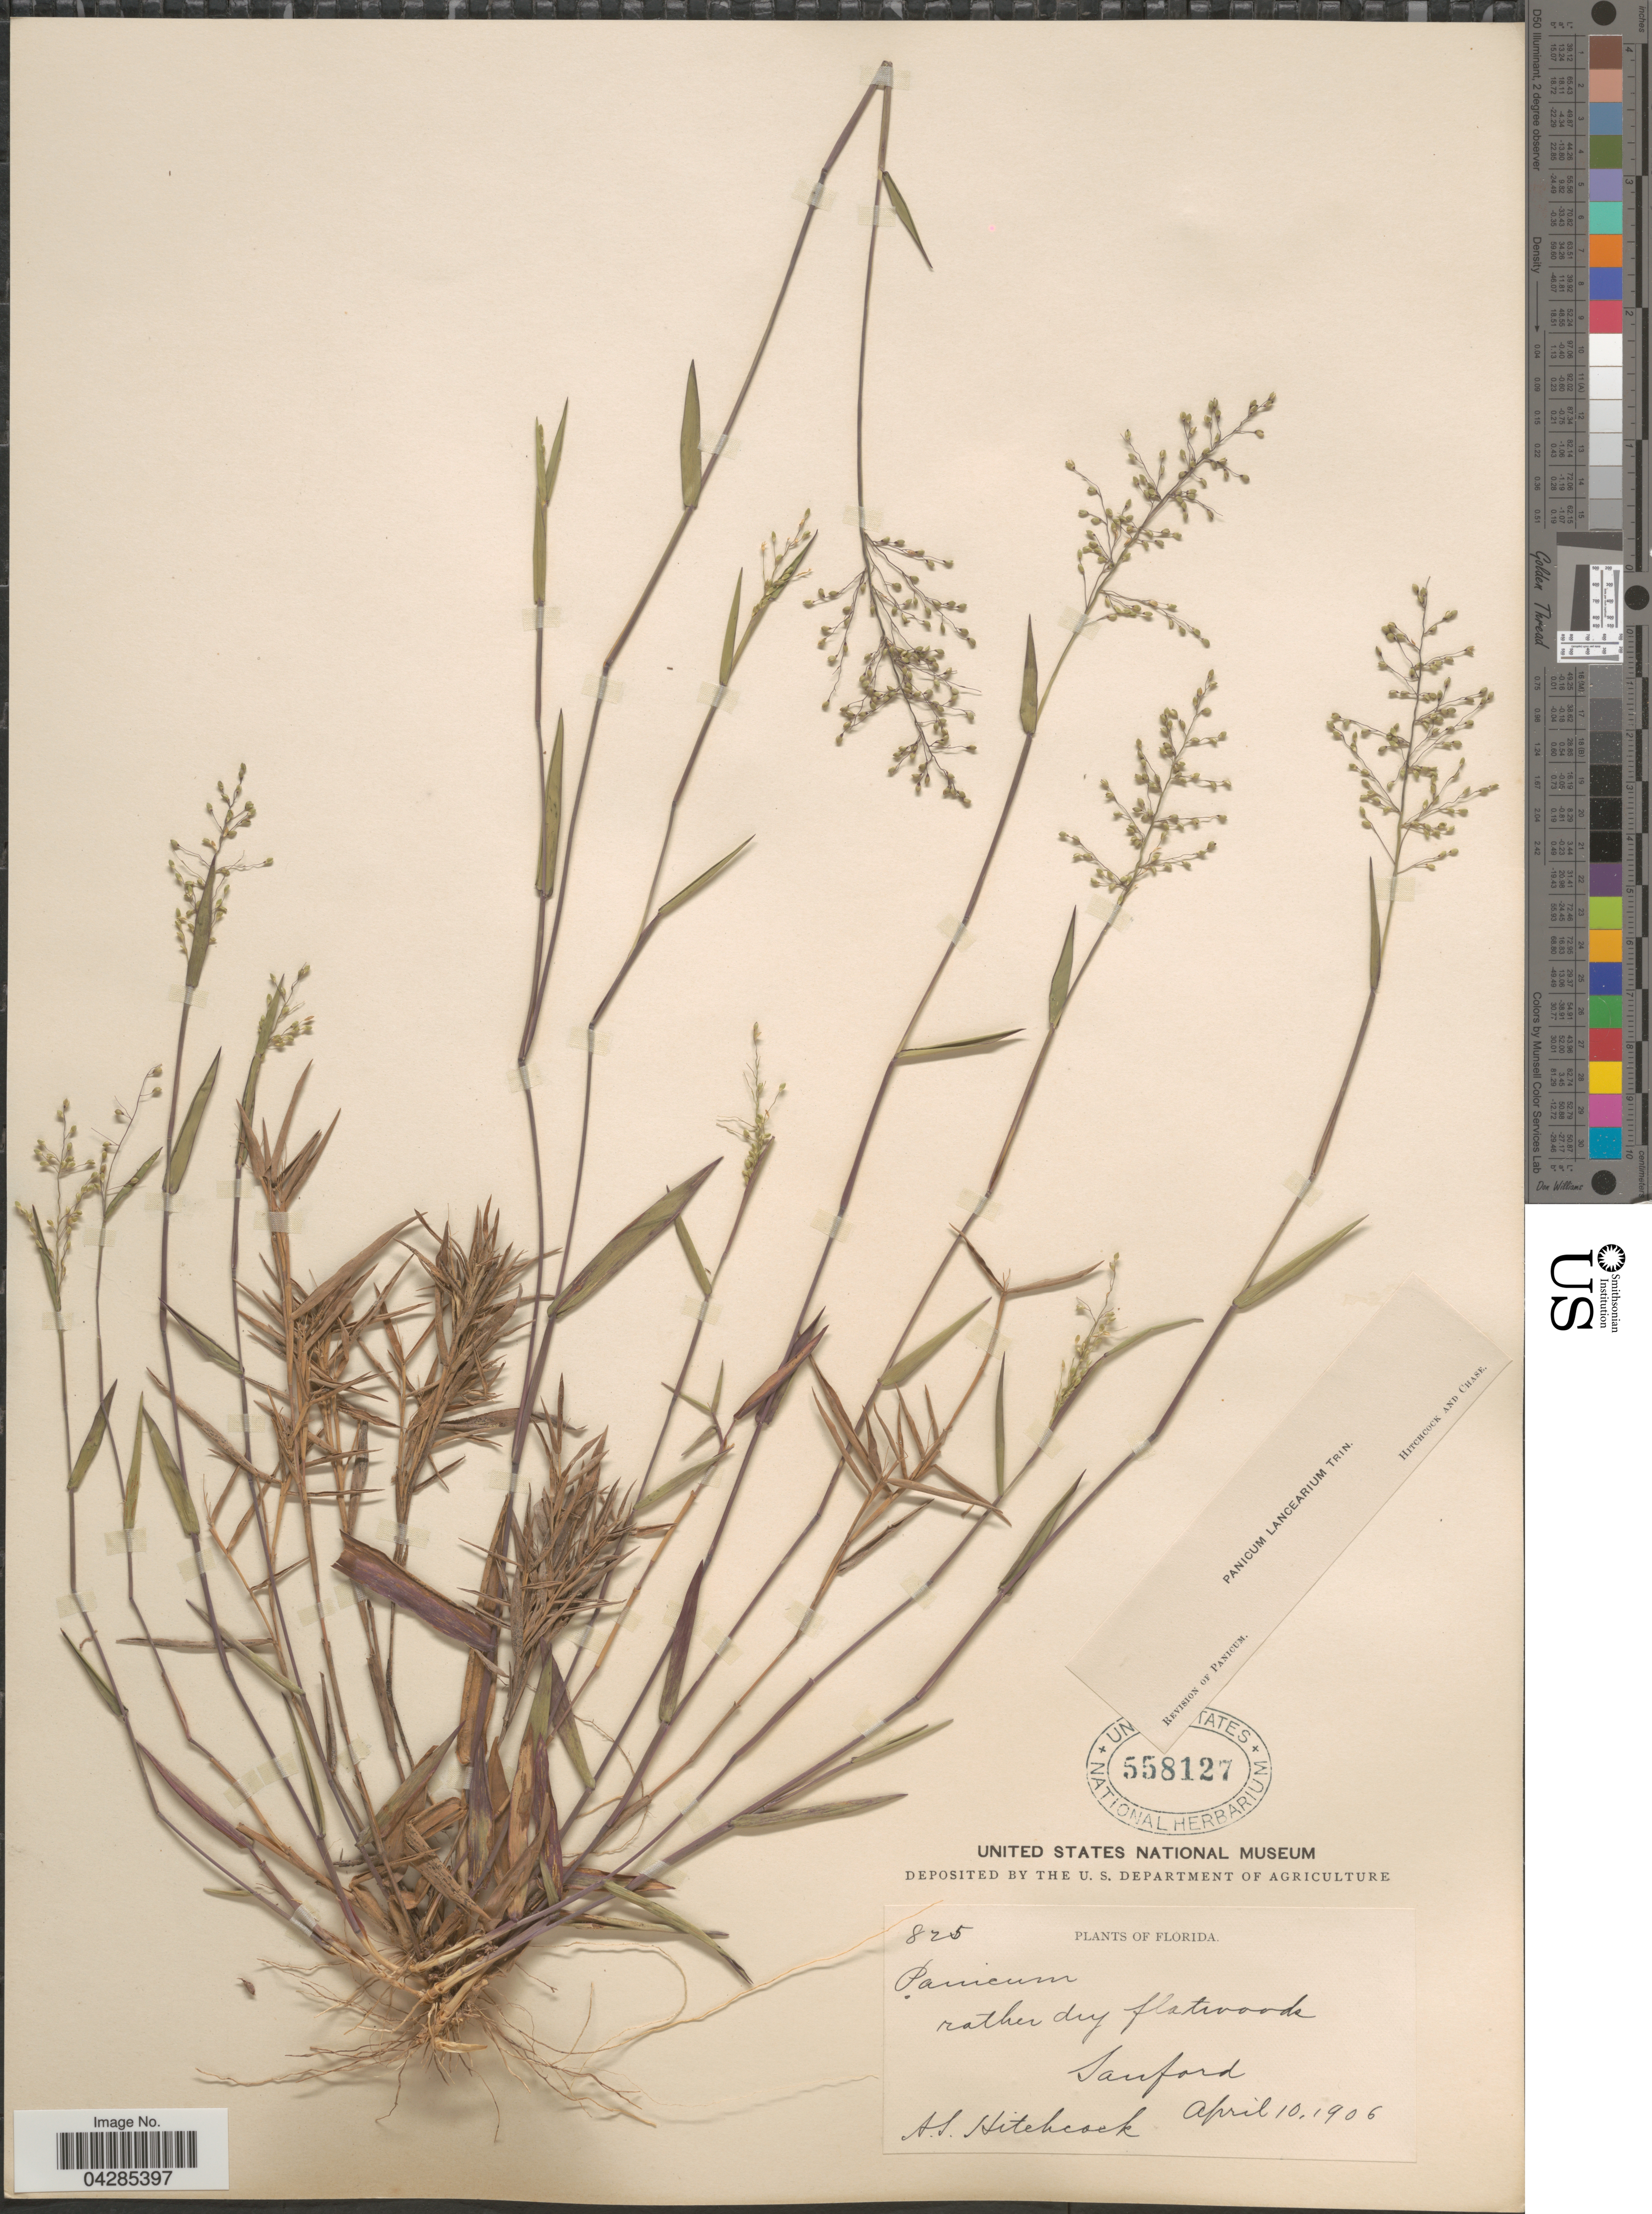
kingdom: Plantae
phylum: Tracheophyta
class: Liliopsida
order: Poales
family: Poaceae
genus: Dichanthelium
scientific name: Dichanthelium portoricense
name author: (Desv. ex Ham.) B.F. Hansen & Wunderlin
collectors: A. S. Hitchcock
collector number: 825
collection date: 1906-04-10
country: United States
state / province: Florida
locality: Sanford.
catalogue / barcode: US 558127